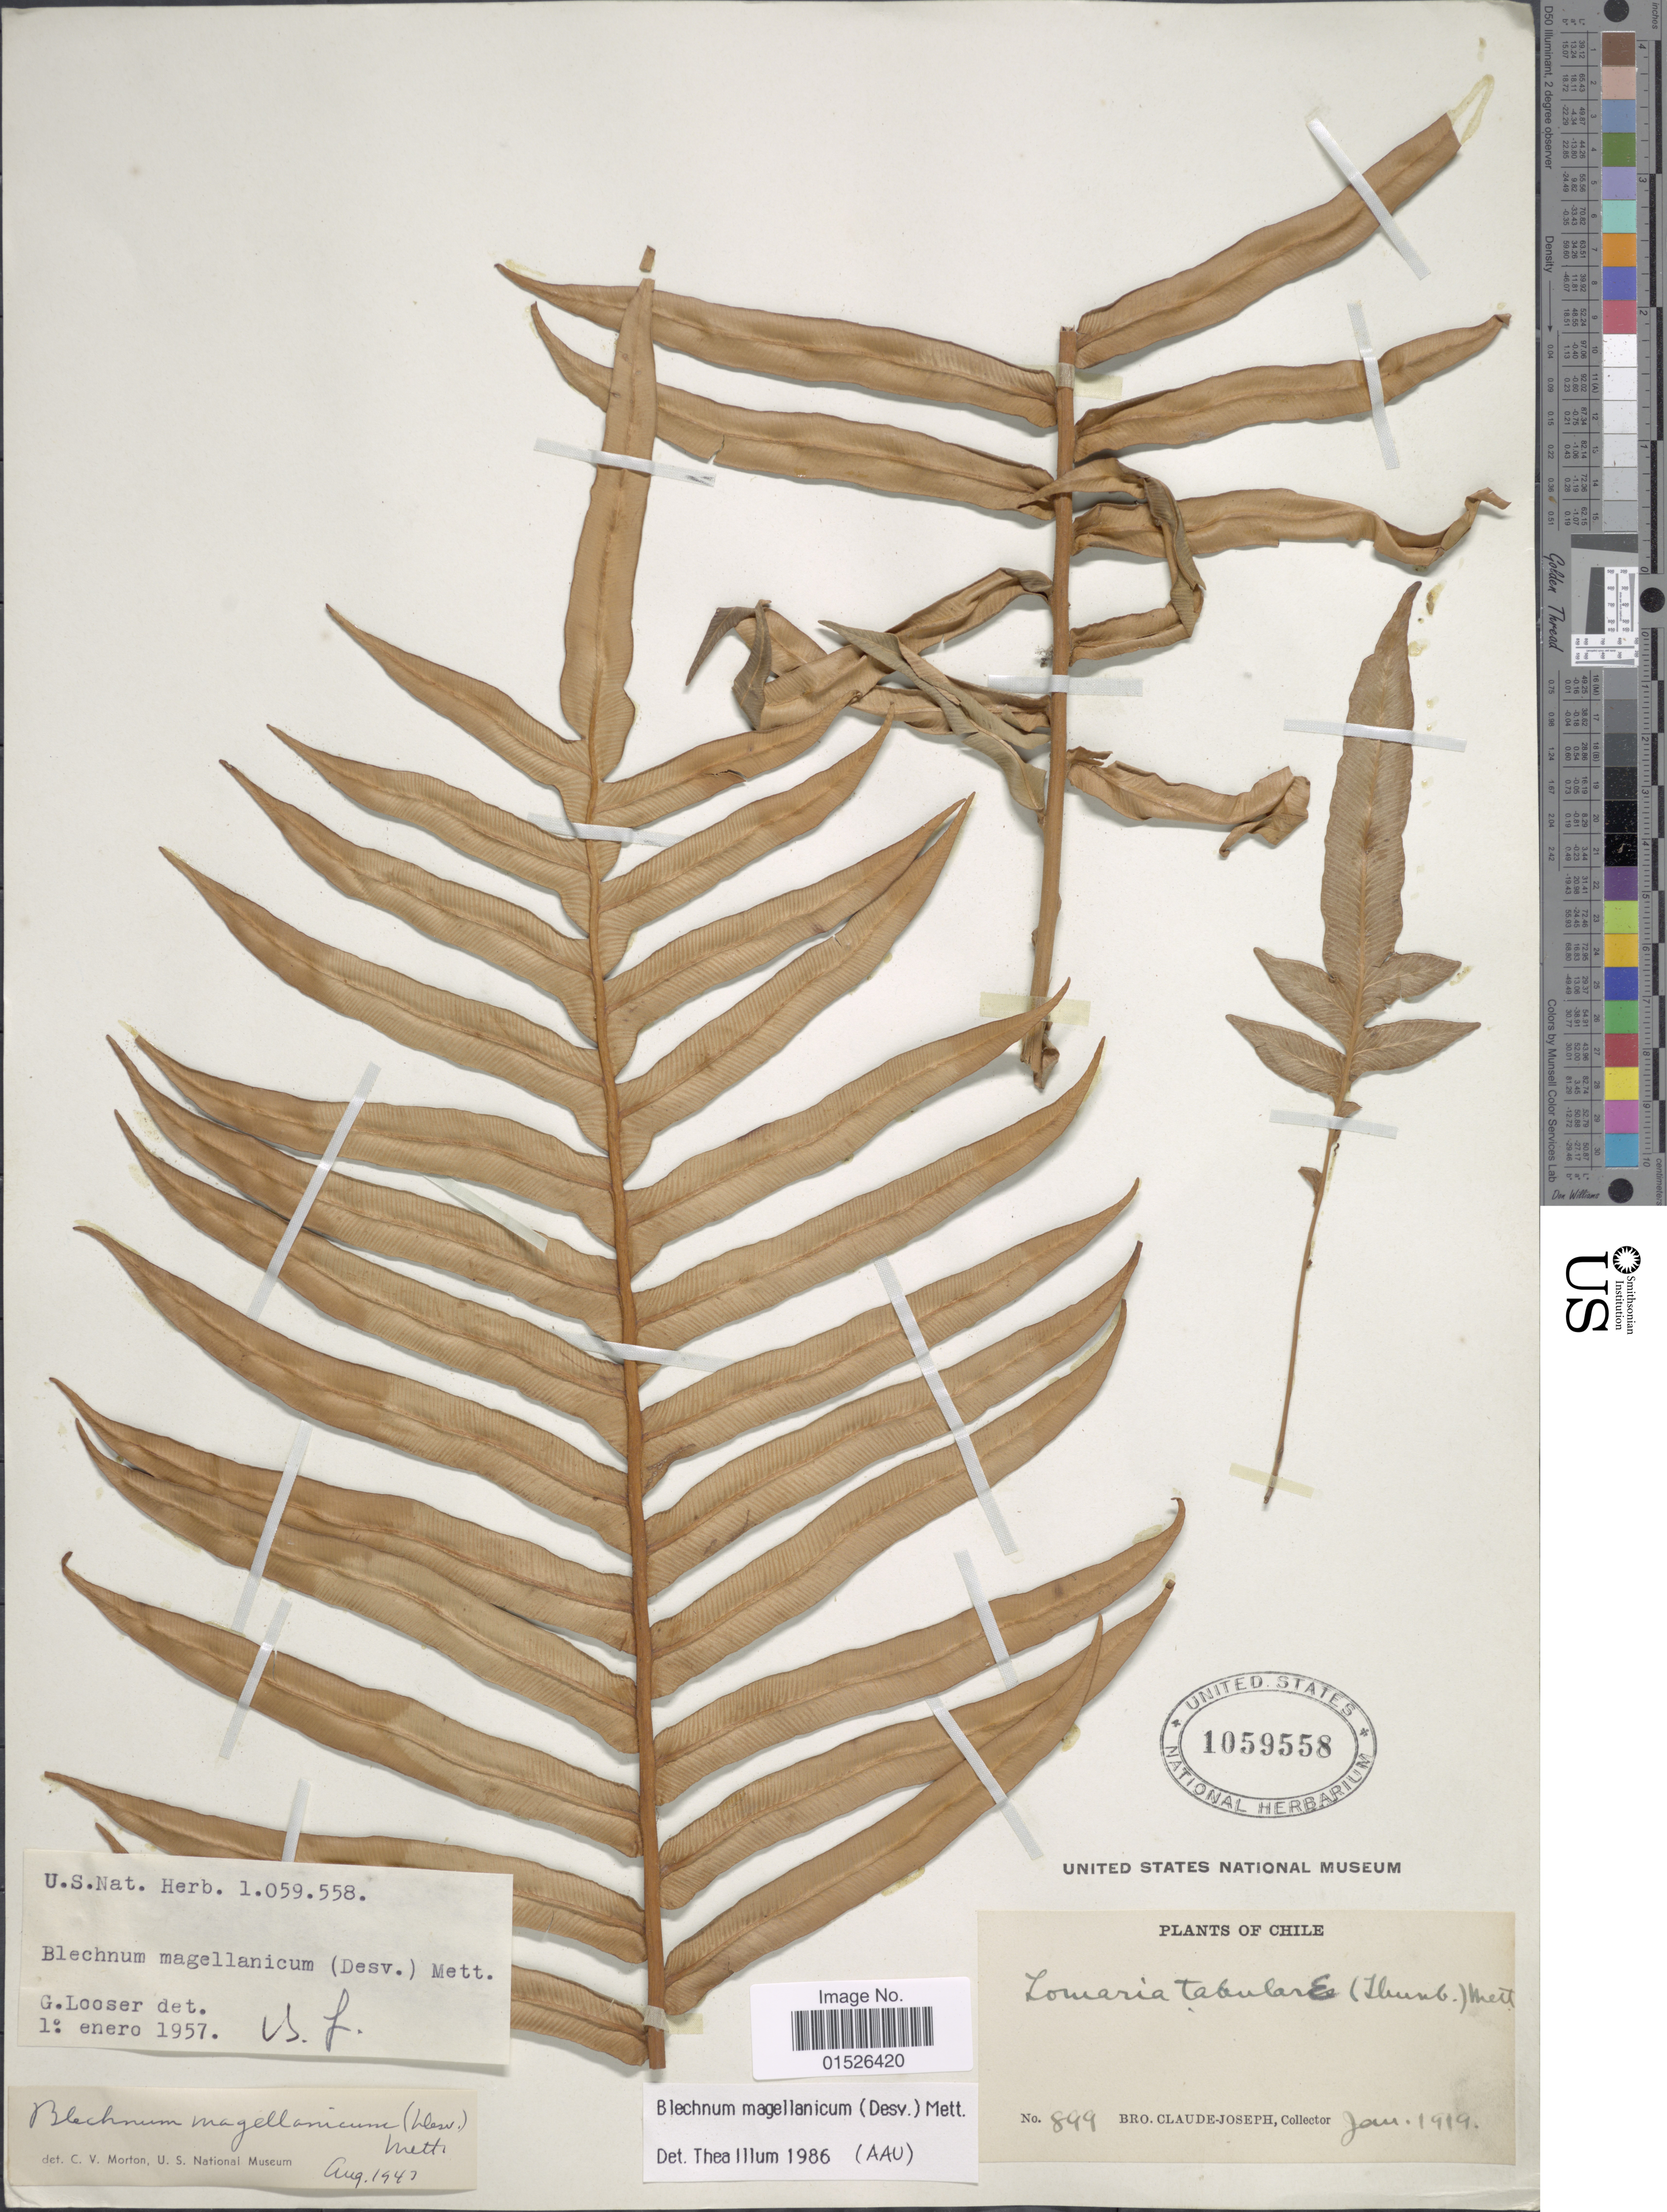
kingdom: Plantae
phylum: Tracheophyta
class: Polypodiopsida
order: Polypodiales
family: Blechnaceae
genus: Blechnum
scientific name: Blechnum magellanicum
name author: Mett.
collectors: Bro. Claude-Joseph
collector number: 899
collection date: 1919-01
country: Chile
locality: Chile.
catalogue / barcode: US 1059558